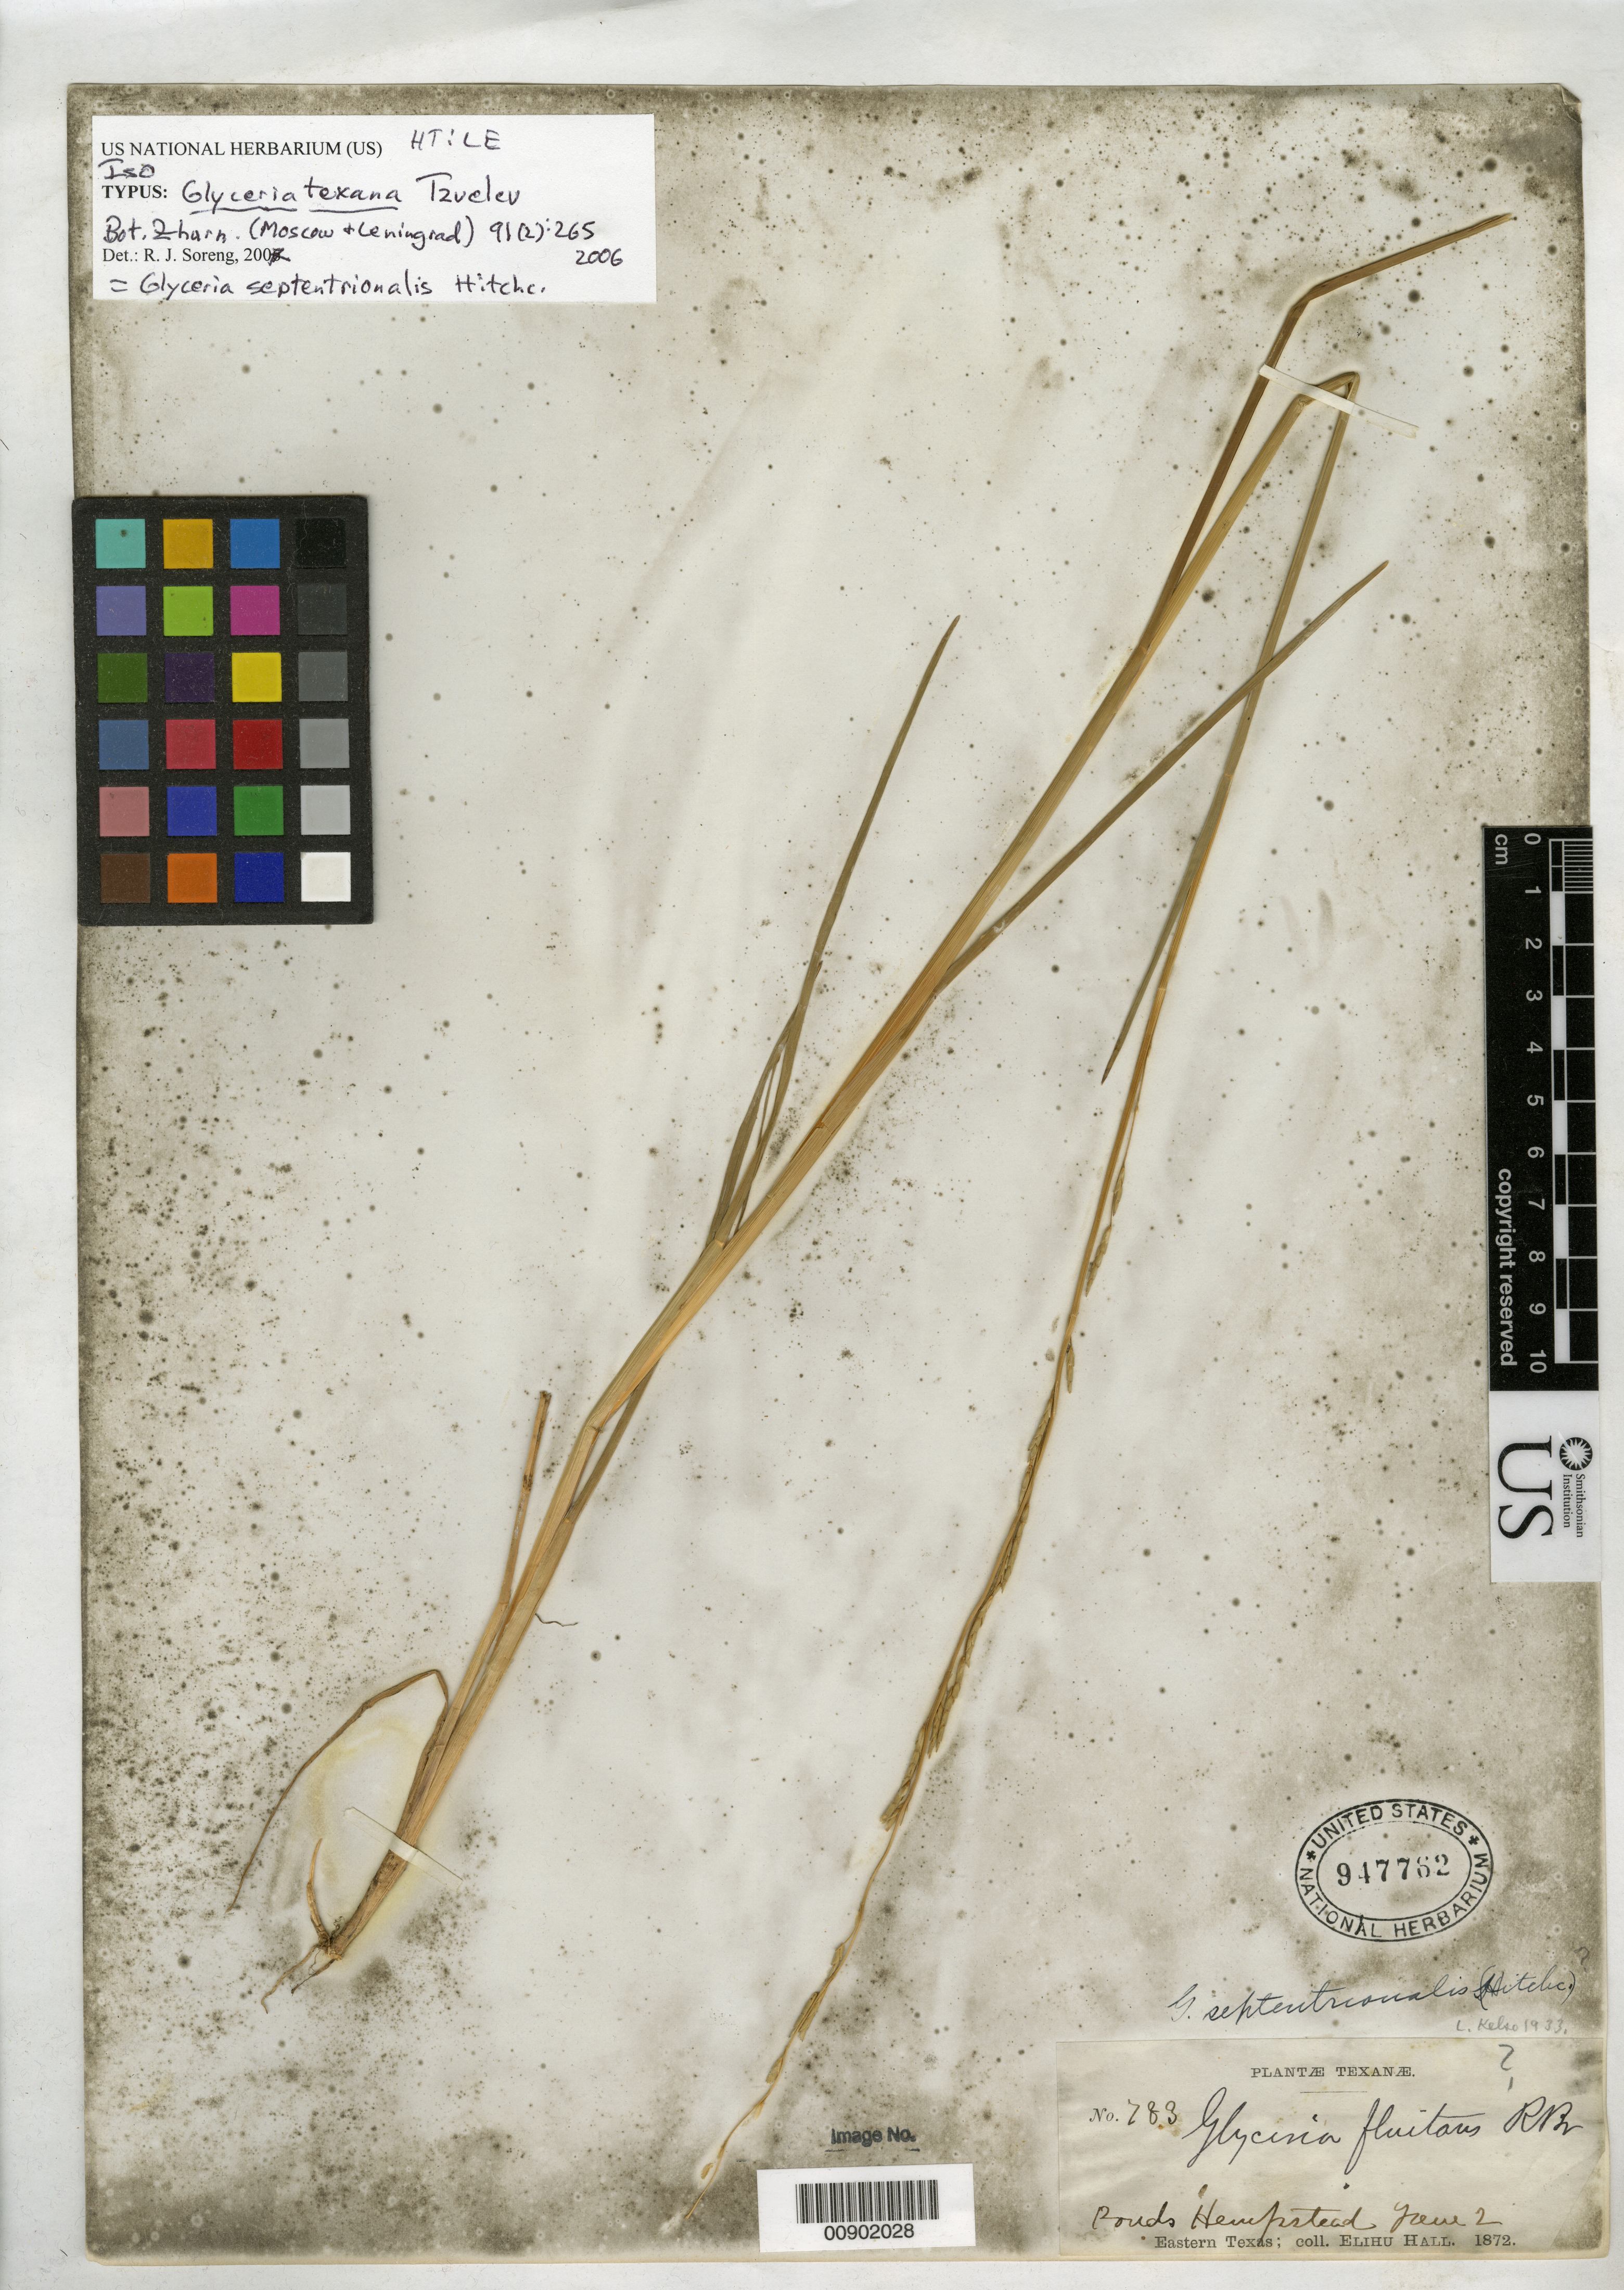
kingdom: Plantae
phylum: Tracheophyta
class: Liliopsida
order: Poales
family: Poaceae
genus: Glyceria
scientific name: Glyceria texana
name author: Tzvelev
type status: Isotype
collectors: E. Hall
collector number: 783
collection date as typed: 02 Jun 1872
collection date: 1872-06-02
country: United States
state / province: Texas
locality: Ponds Hempstead.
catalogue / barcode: US 947762